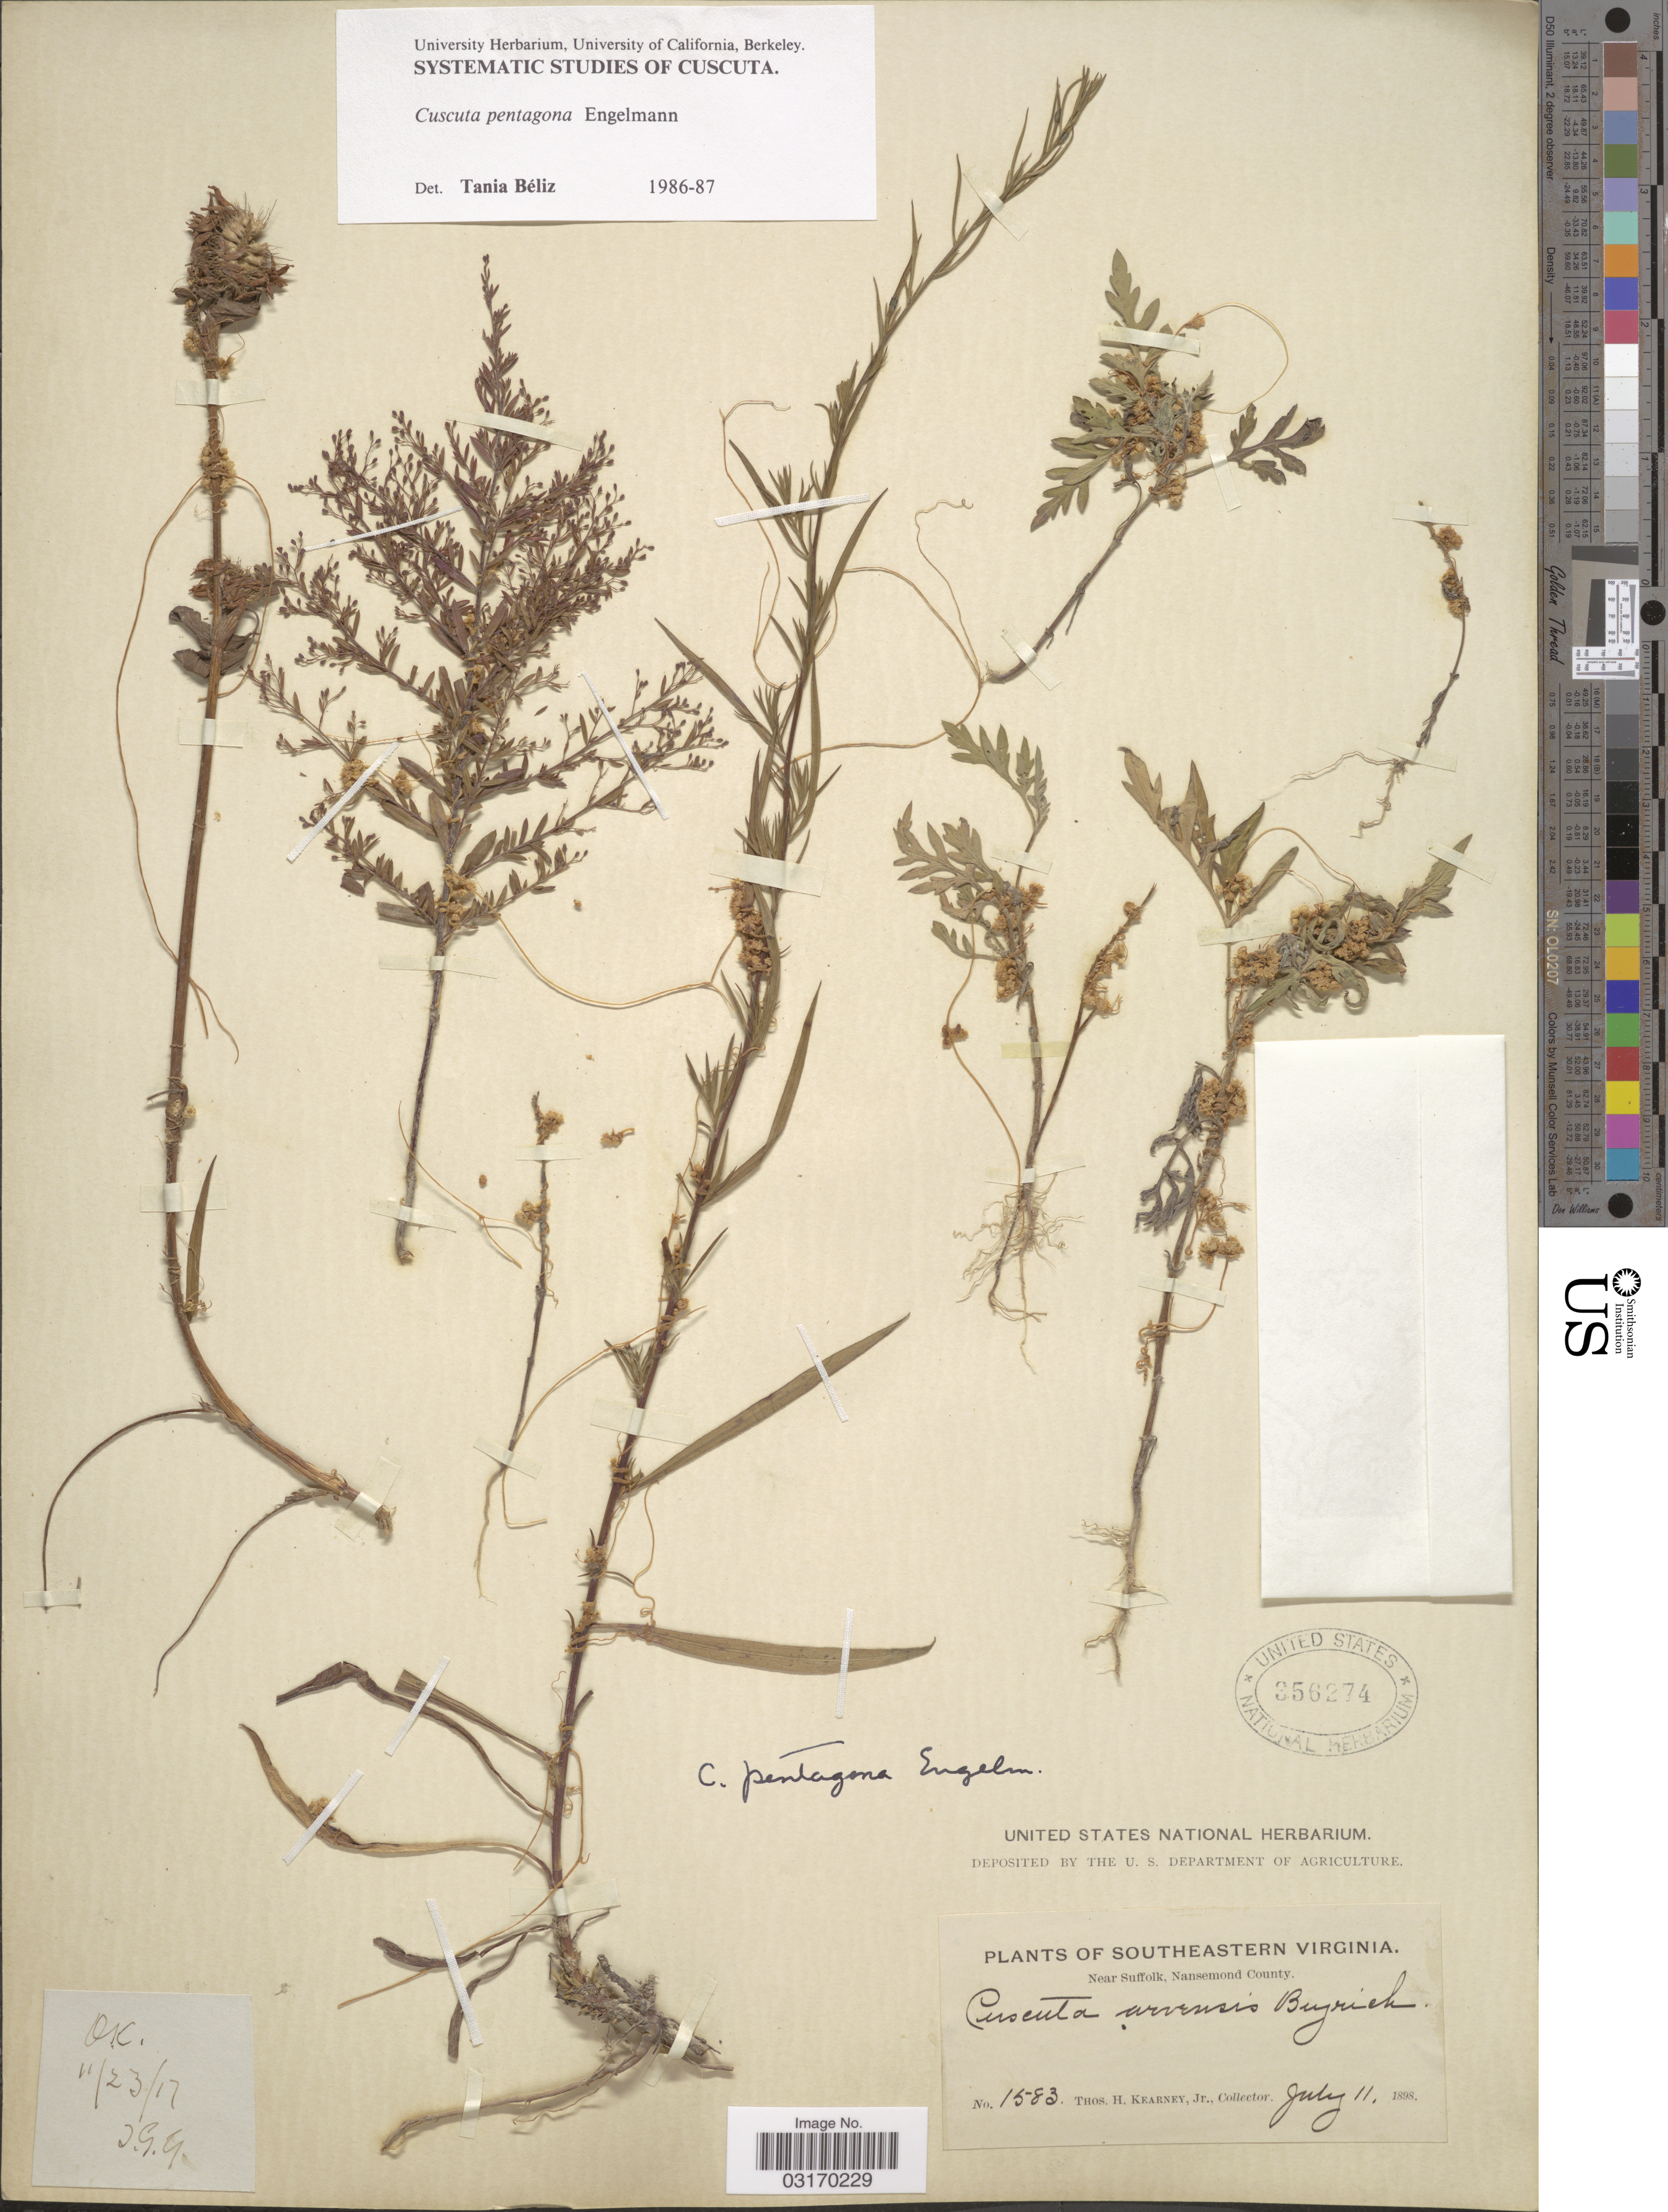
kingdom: Plantae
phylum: Tracheophyta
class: Magnoliopsida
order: Solanales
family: Convolvulaceae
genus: Cuscuta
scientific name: Cuscuta pentagona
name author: Engelm.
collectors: T. H. Kearney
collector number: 1583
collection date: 1898-07-11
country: United States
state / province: Virginia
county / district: City of Suffolk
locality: Southeastern Virginia. Near Suffolk, Nansemond Co. (= historic county name).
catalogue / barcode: US 356274